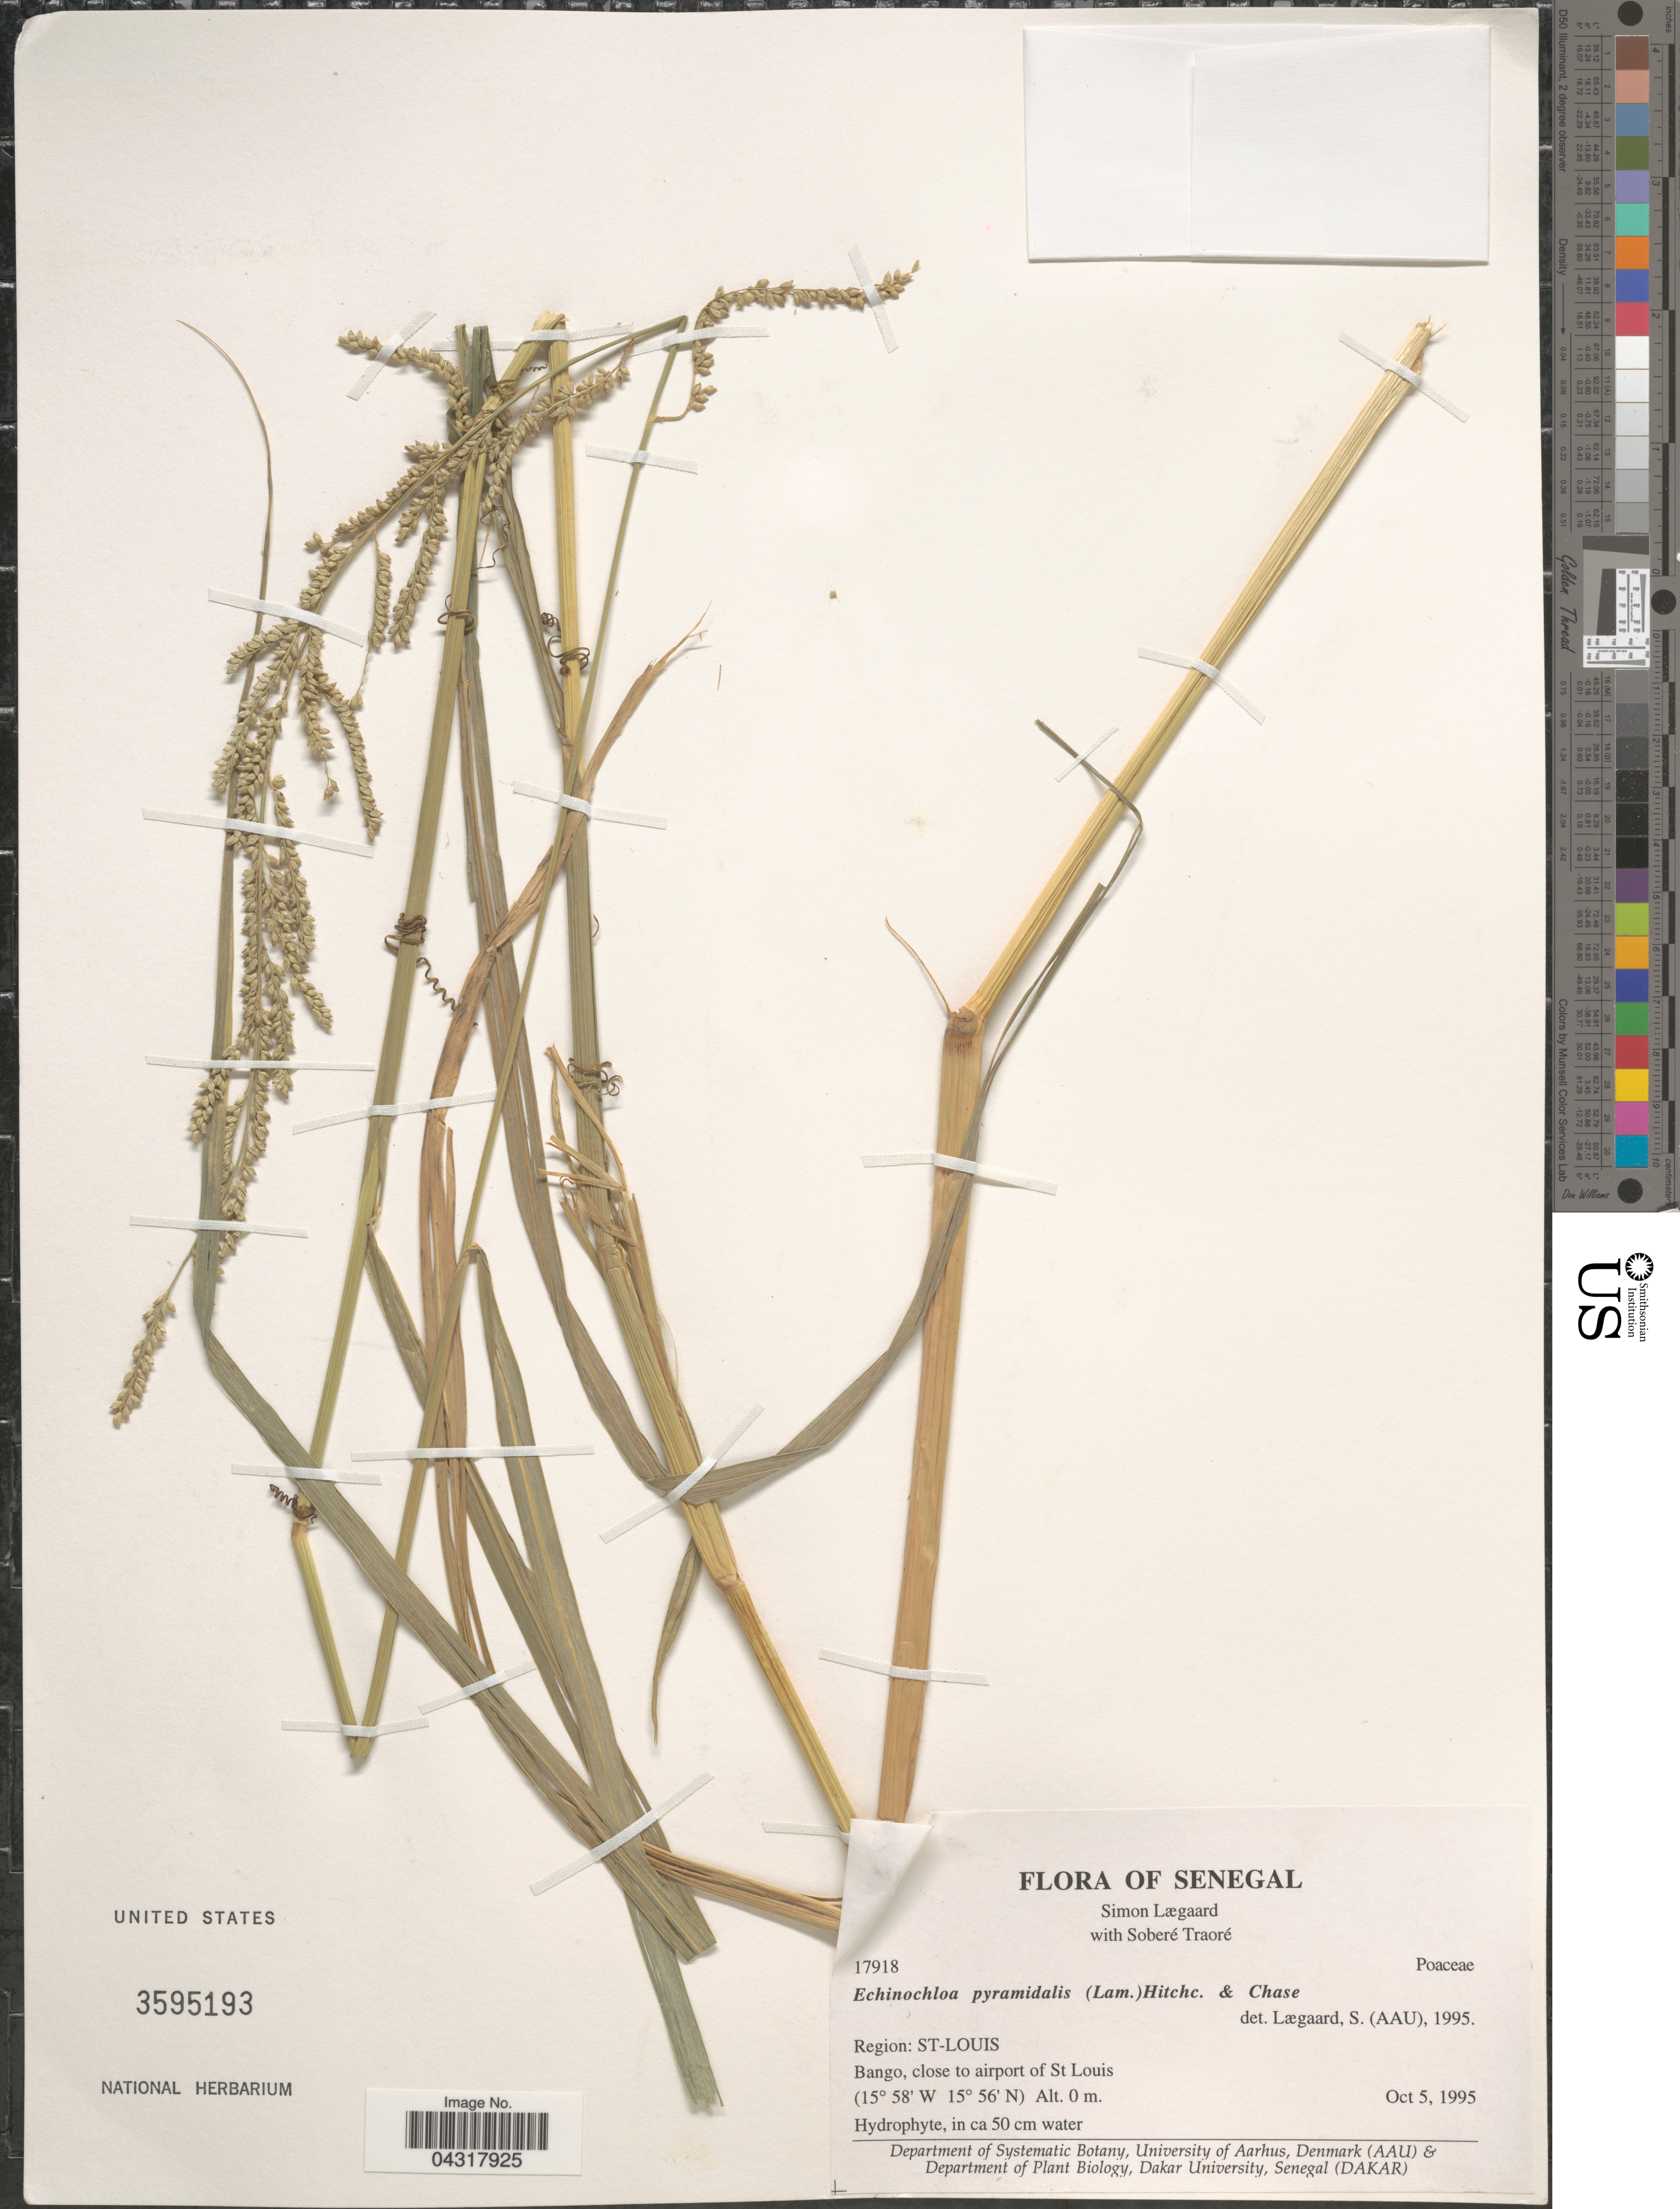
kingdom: Plantae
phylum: Tracheophyta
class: Liliopsida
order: Poales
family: Poaceae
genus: Echinochloa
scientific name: Echinochloa pyramidalis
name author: (Lam.) Hitchc. & Chase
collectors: S. Lægaard & S. Traore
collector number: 17918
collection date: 1995-10-05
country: Senegal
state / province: Saint-Louis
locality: Region: St-Louis. Bango, close to airport of St Louis.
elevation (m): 0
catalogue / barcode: US 3595193